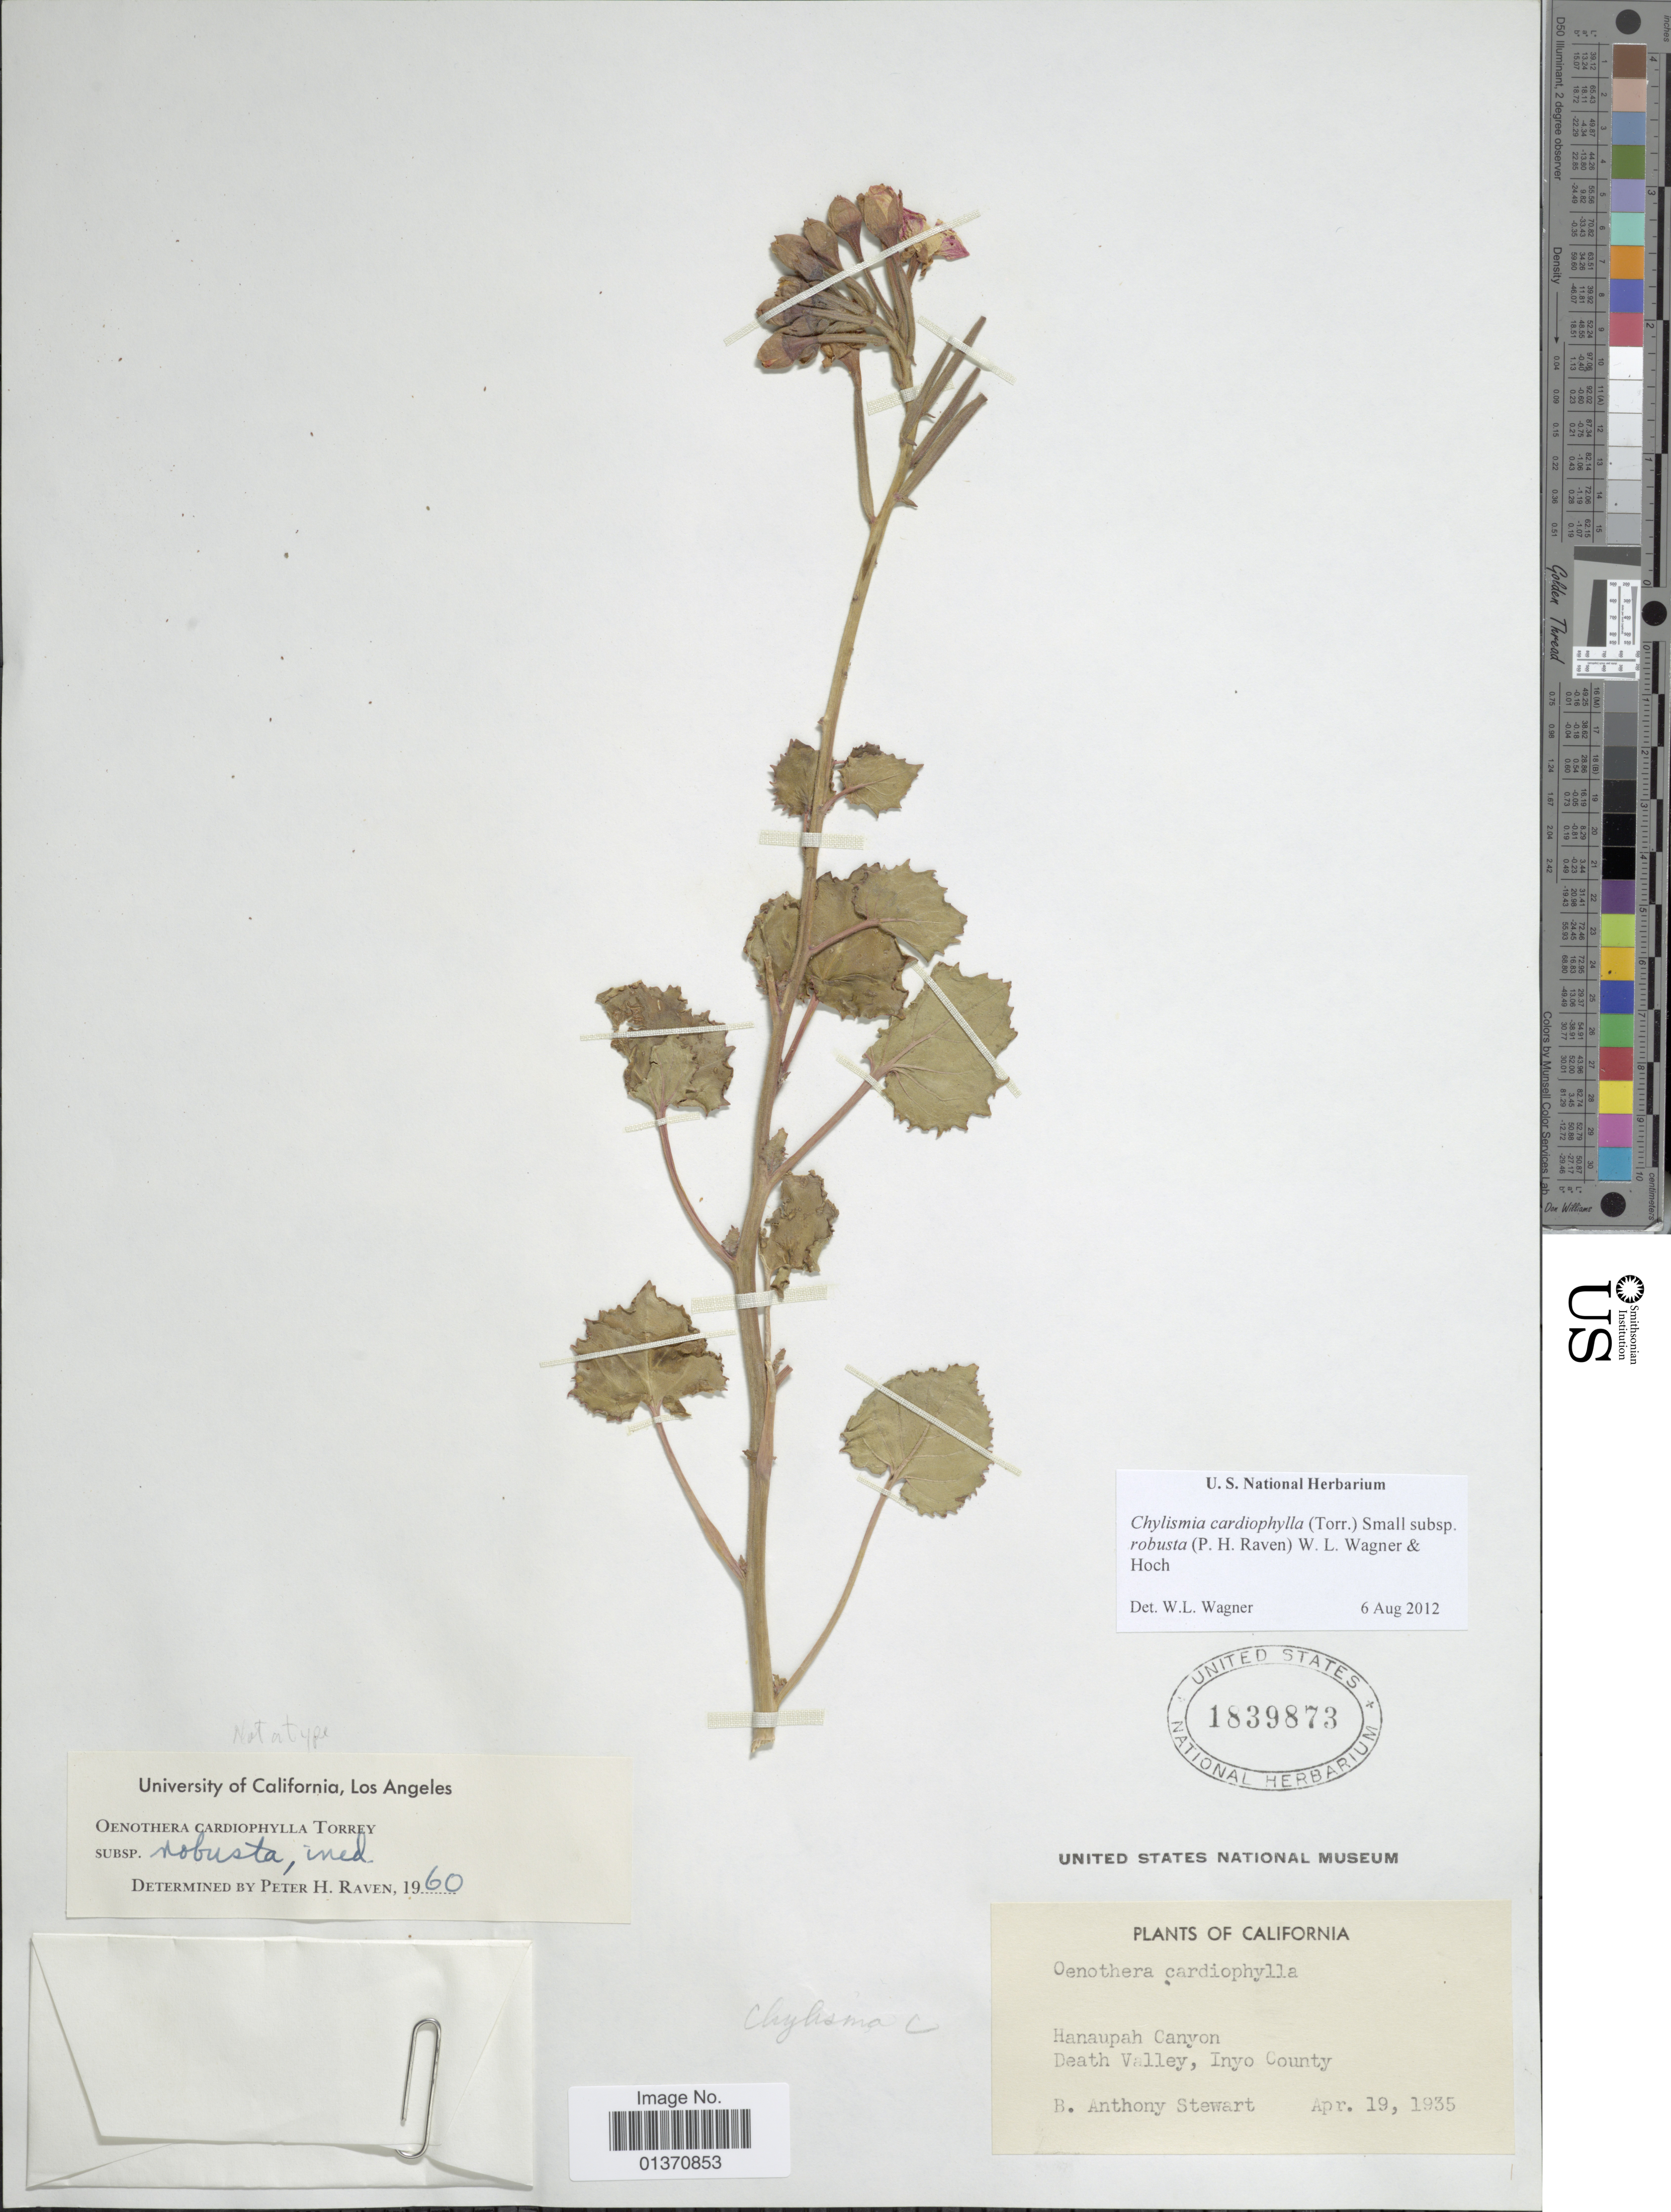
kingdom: Plantae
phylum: Tracheophyta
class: Magnoliopsida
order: Myrtales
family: Onagraceae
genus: Chylismia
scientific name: Chylismia cardiophylla subsp. robusta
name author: (P.H. Raven) W.L. Wagner & Hoch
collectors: B. Stewart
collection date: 1935-04-19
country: United States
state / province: California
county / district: Inyo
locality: Hanaupah Canyon, Death Valley, Inyo County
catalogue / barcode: US 1839873